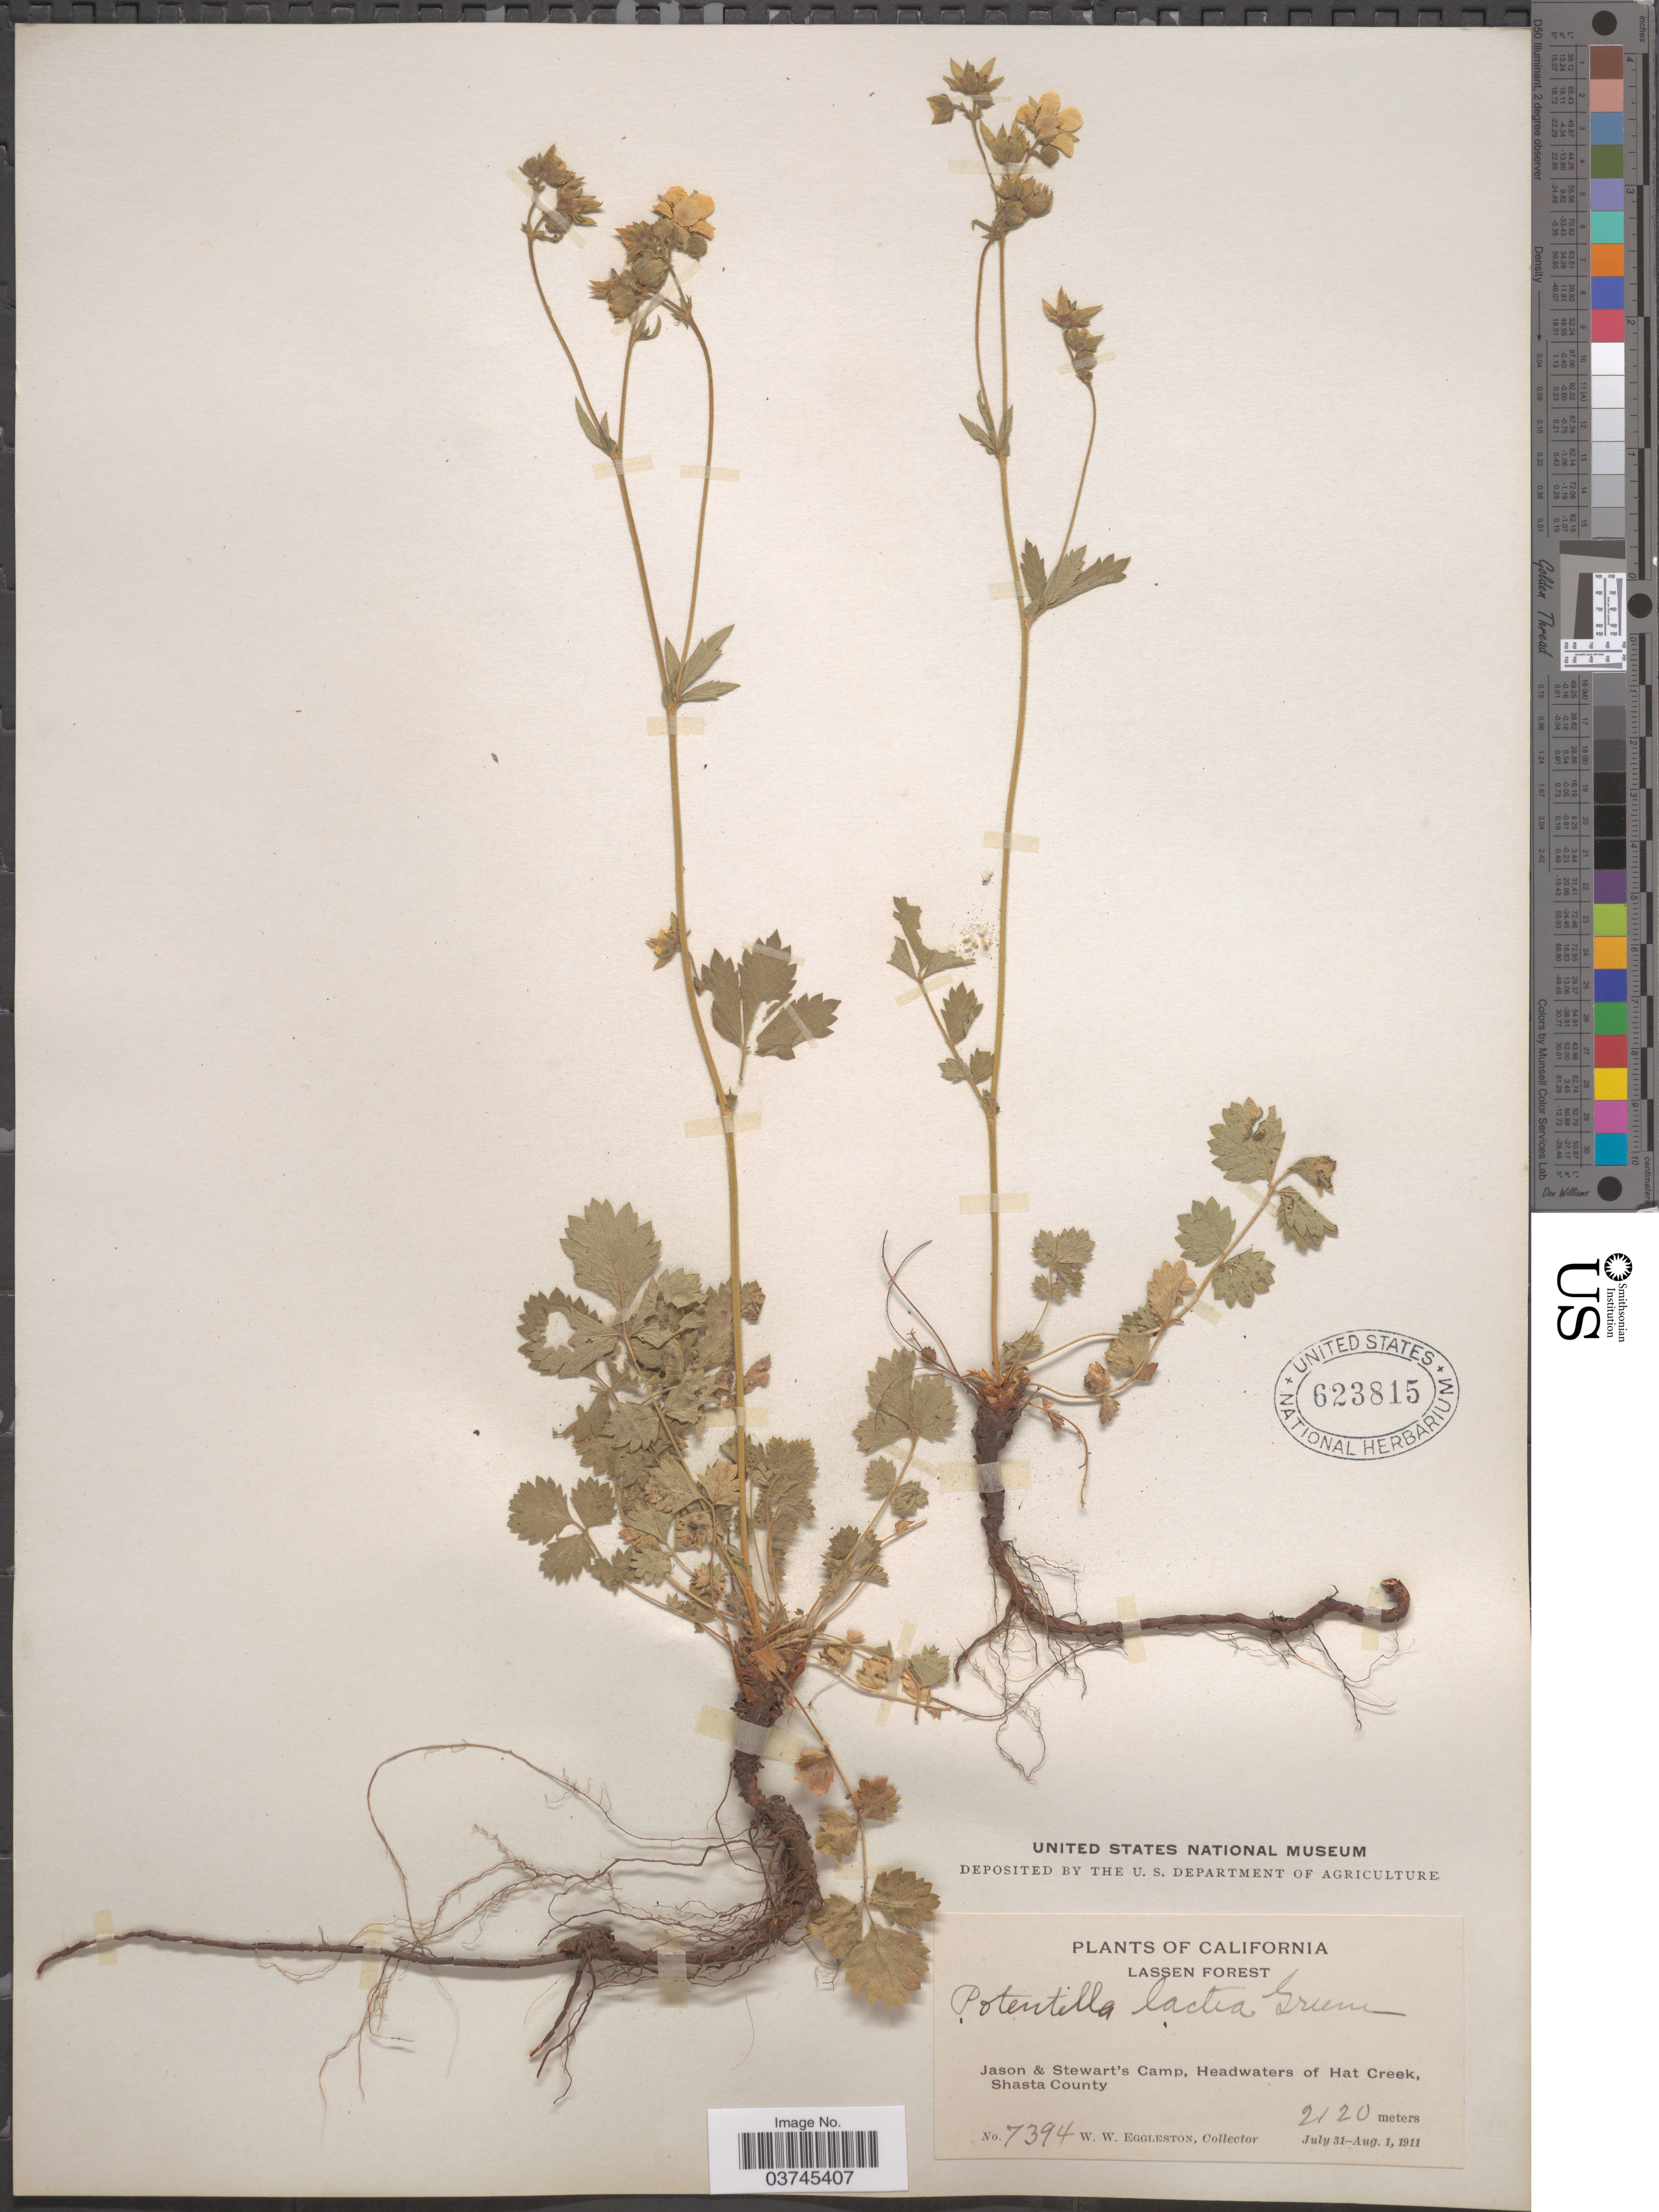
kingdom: Plantae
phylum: Tracheophyta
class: Magnoliopsida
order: Rosales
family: Rosaceae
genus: Drymocallis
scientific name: Drymocallis lactea var. lactea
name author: (Greene) Rydb.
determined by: Strong, Mark T., (BOT), Smithsonian Institution - National Museum of Natural History (UNITED STATES)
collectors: W. W. Eggleston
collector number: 7394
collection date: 1911-07-31/1911-08-01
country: United States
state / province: California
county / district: Shasta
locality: Lassen Forest. Jason & Stewart's Camp, Headwaters of Hat Creek, Shasta County.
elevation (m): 2120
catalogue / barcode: US 623815